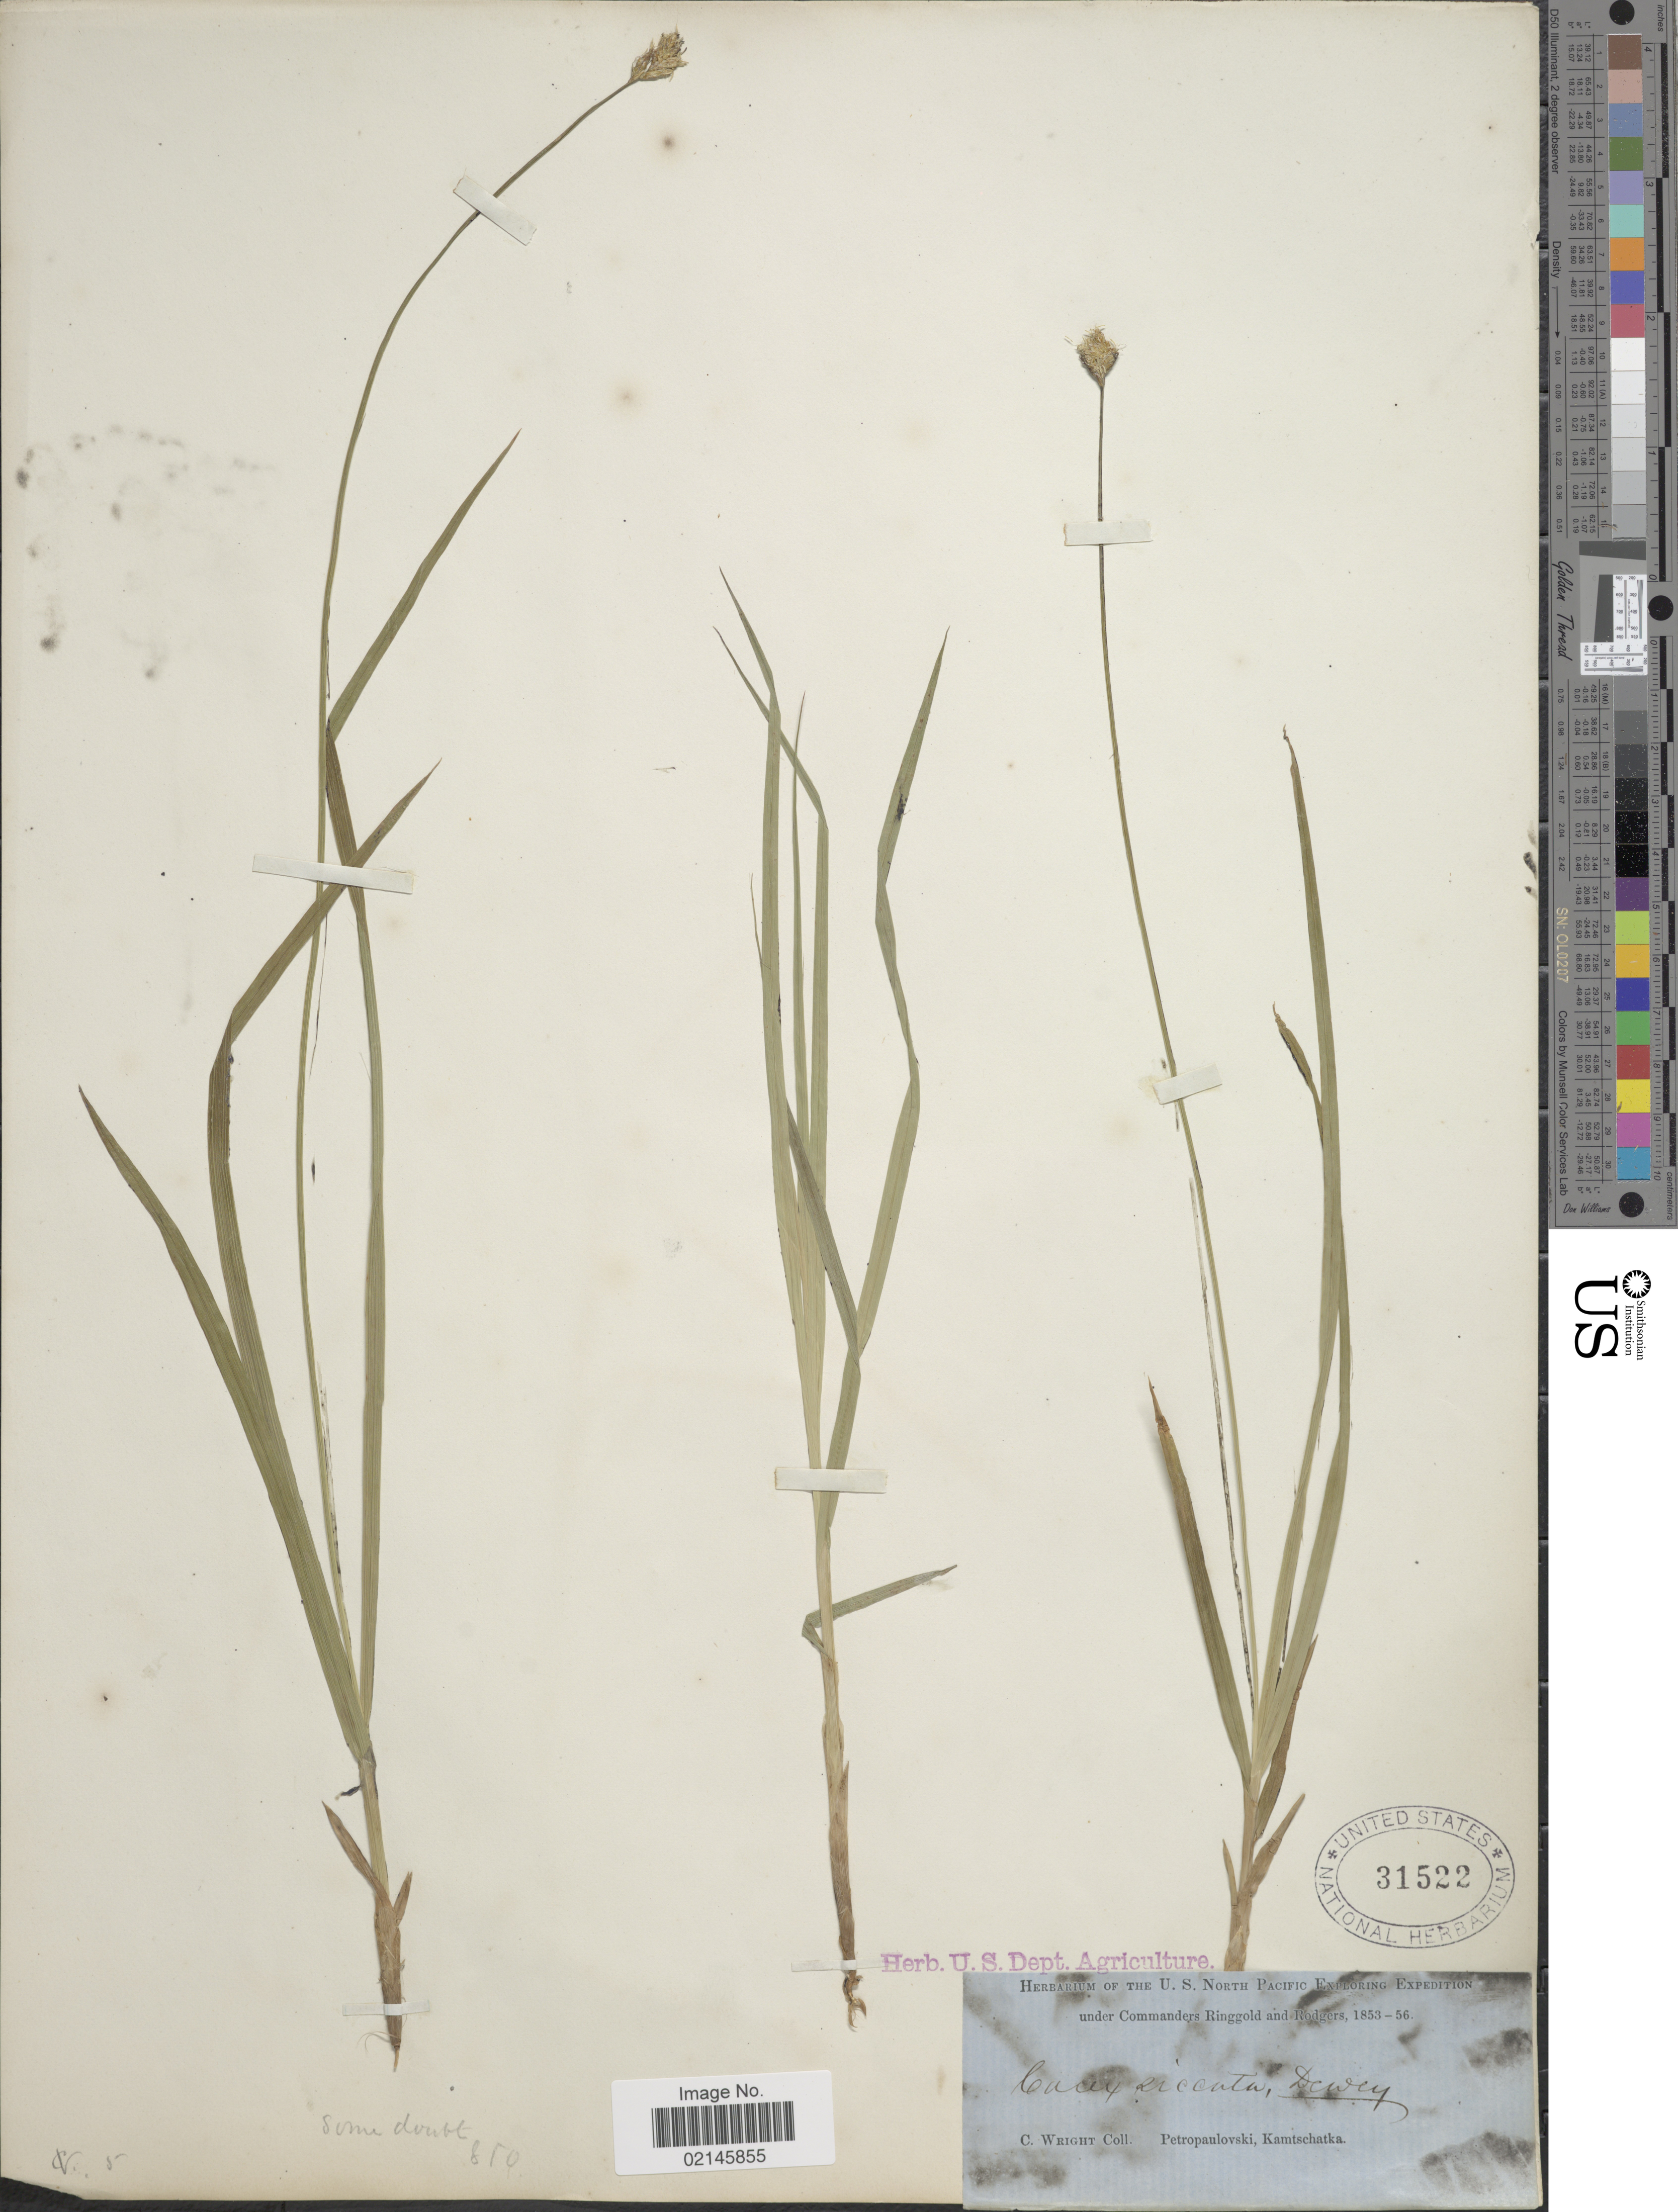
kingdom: Plantae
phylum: Tracheophyta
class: Liliopsida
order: Poales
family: Cyperaceae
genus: Carex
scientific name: Carex siccata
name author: Dewey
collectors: C. Wright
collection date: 1853/1856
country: Russian Federation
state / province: Kamchatka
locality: Petropaulovski, Kamtschatka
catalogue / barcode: US 31522